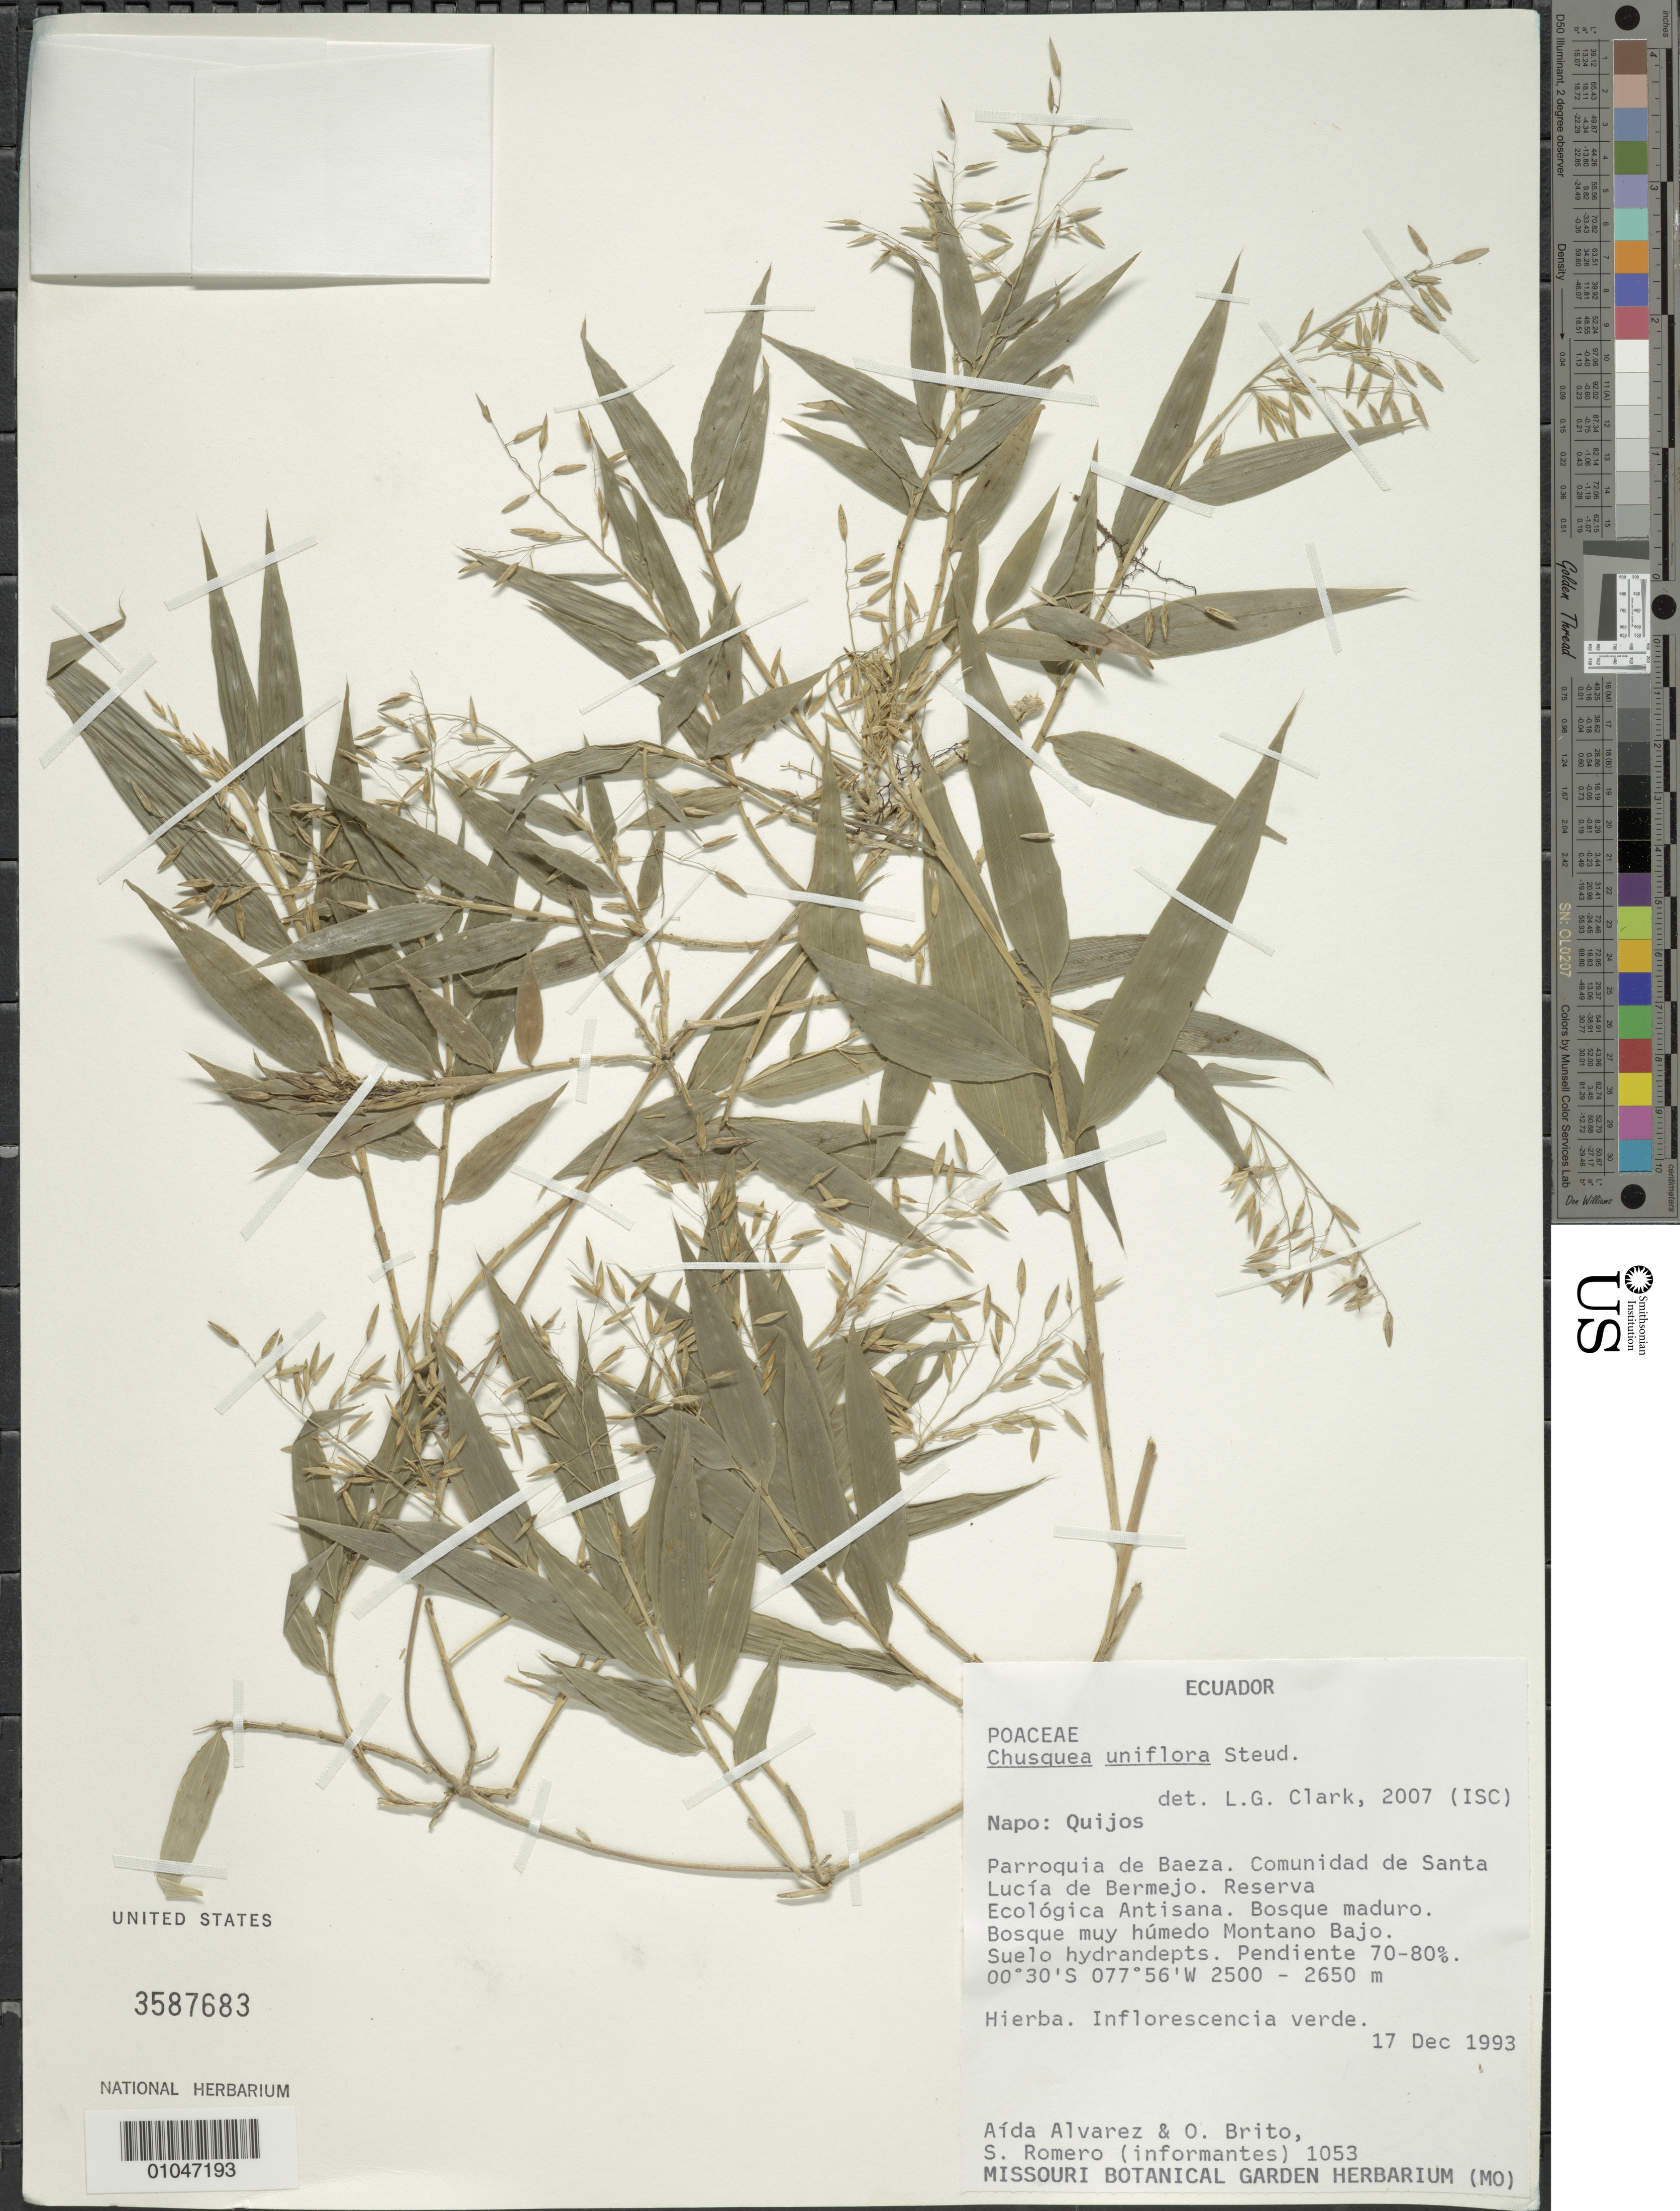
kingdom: Plantae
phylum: Tracheophyta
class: Liliopsida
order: Poales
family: Poaceae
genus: Chusquea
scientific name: Chusquea uniflora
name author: Steud.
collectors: A. Alvarez et al.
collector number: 1053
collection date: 1993-12-17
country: Ecuador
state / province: Napo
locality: Parroquia de Baeza, Comunidad de Santa Lucia de Bermejo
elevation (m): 2500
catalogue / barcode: US 3587683